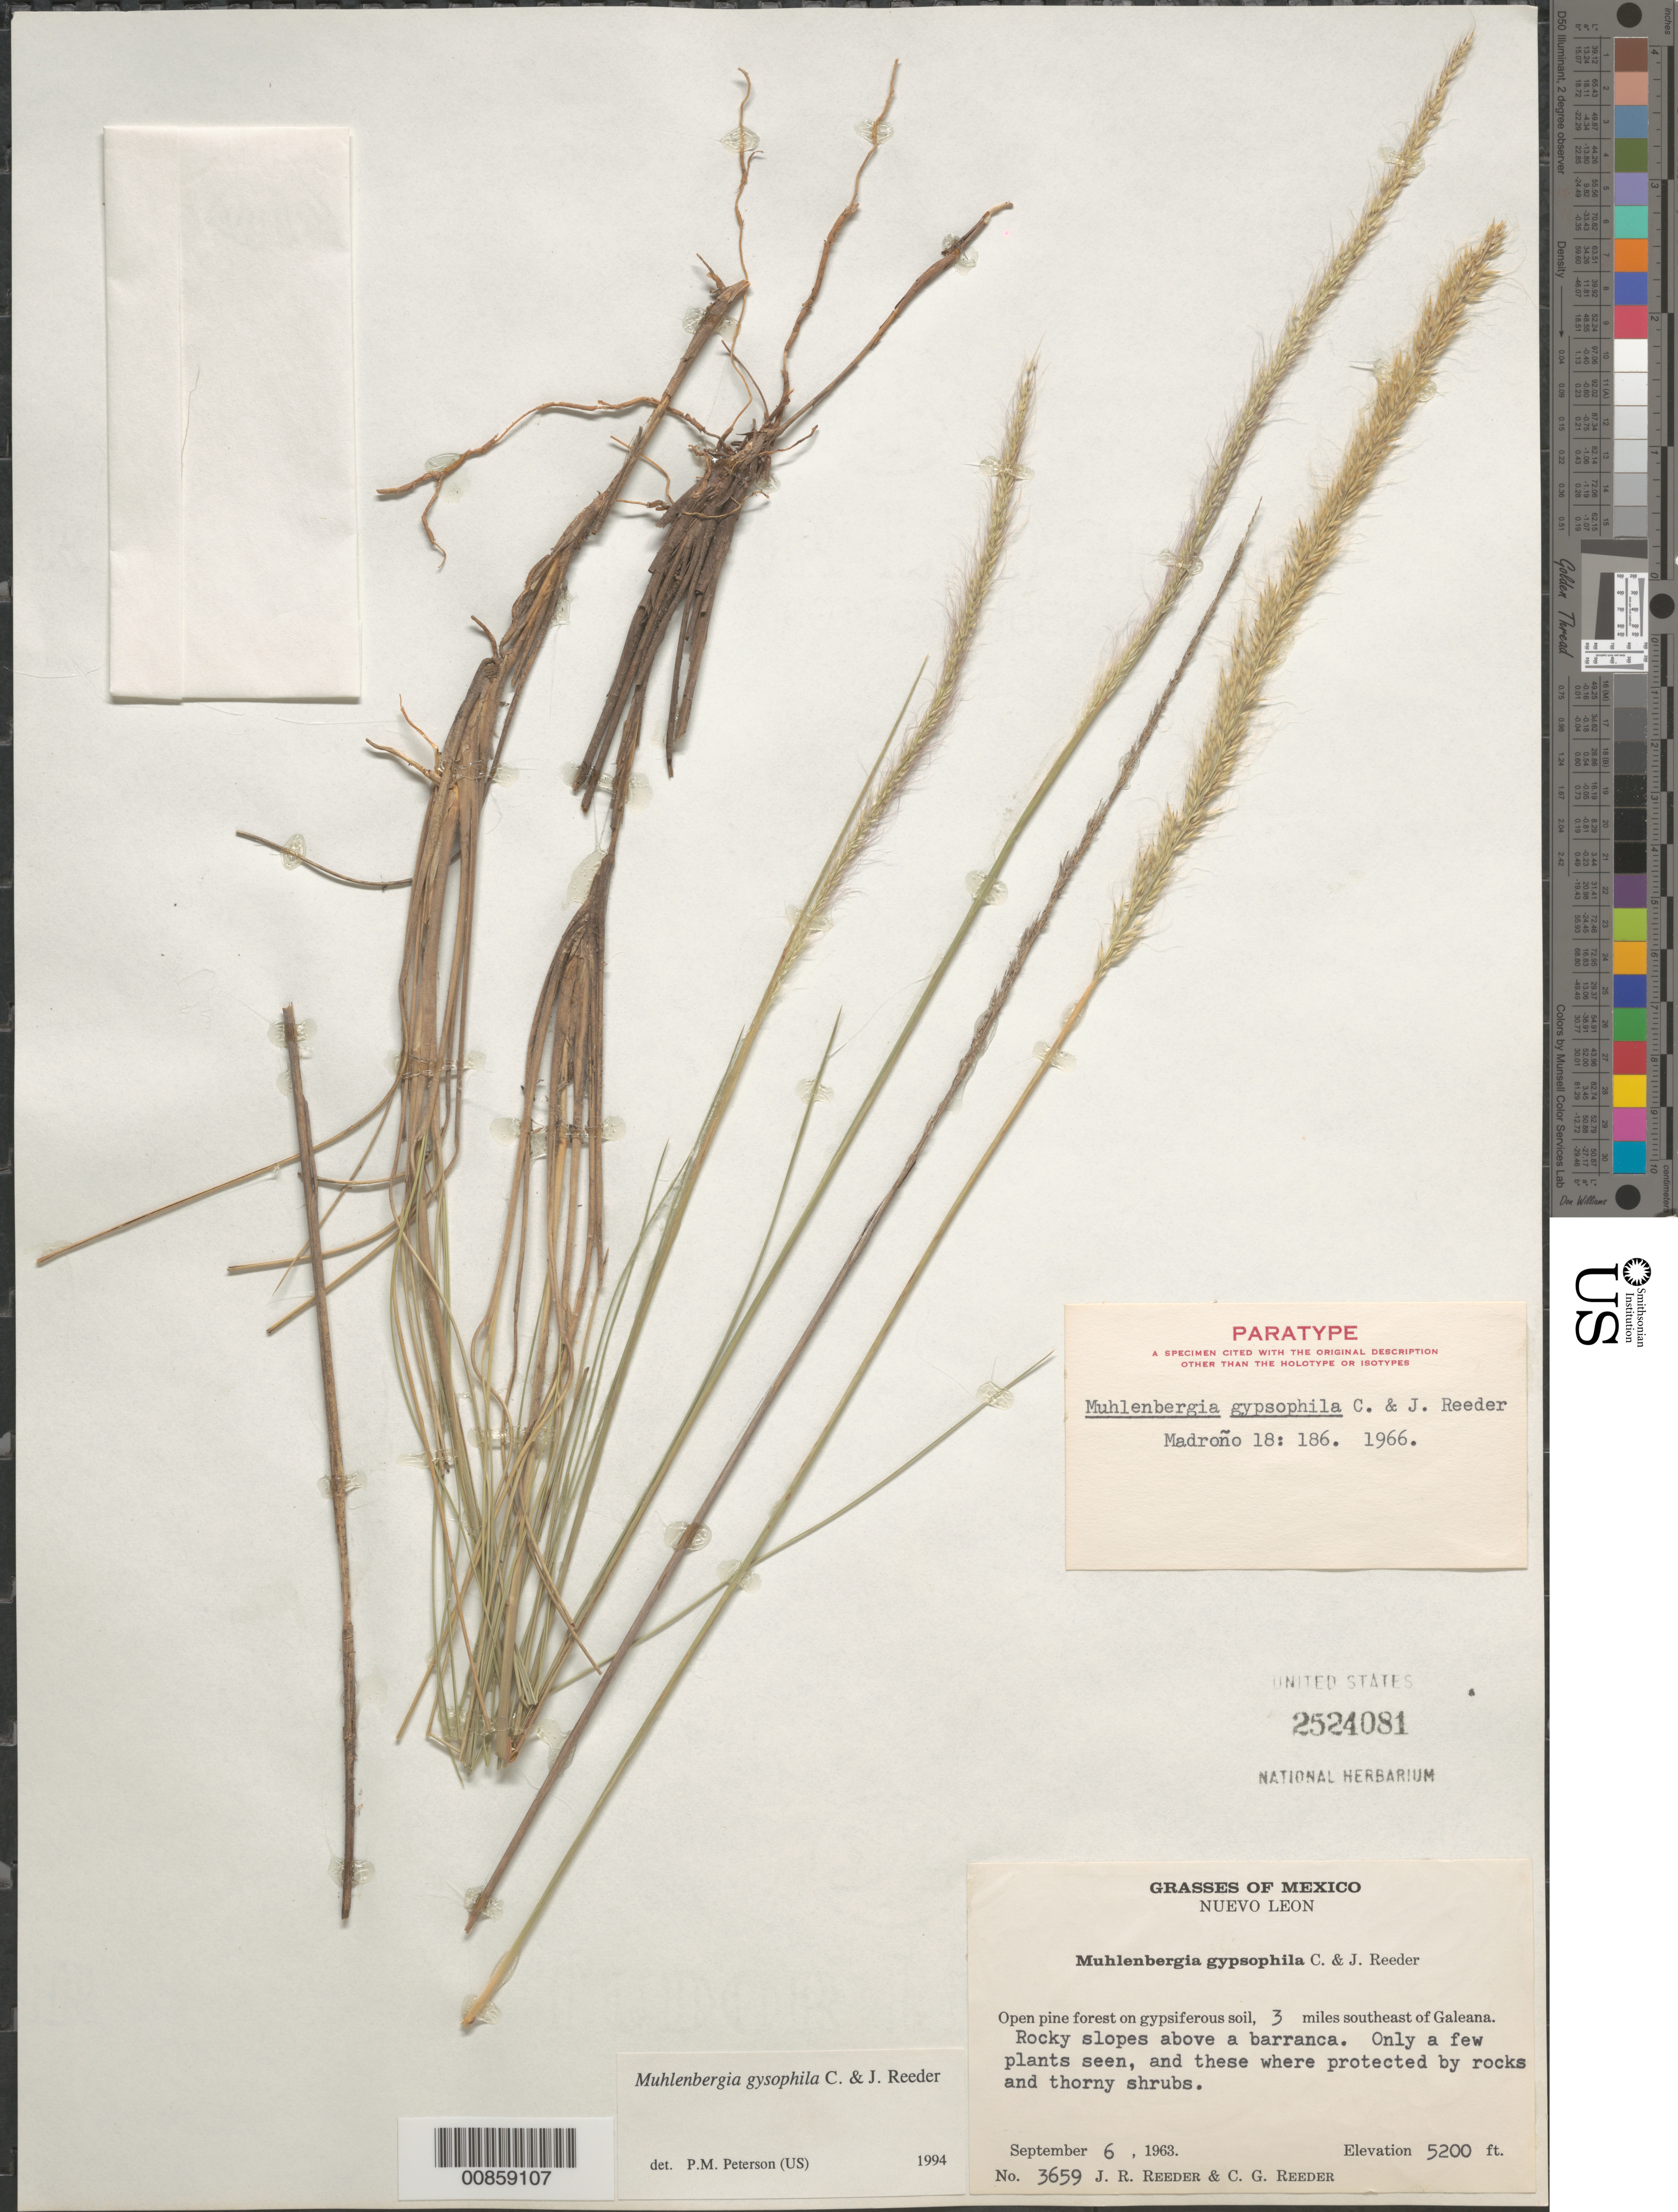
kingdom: Plantae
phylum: Tracheophyta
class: Liliopsida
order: Poales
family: Poaceae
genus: Muhlenbergia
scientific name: Muhlenbergia gypsophila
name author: C. Reeder & Reeder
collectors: C. G. Reeder & J. R. Reeder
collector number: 3659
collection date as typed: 06 Sep 1963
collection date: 1963-09-06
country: Mexico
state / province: Nuevo Leon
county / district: Galeana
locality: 3 mi SE of Galeana, mpio. Galeana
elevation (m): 1750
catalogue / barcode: US 2524081